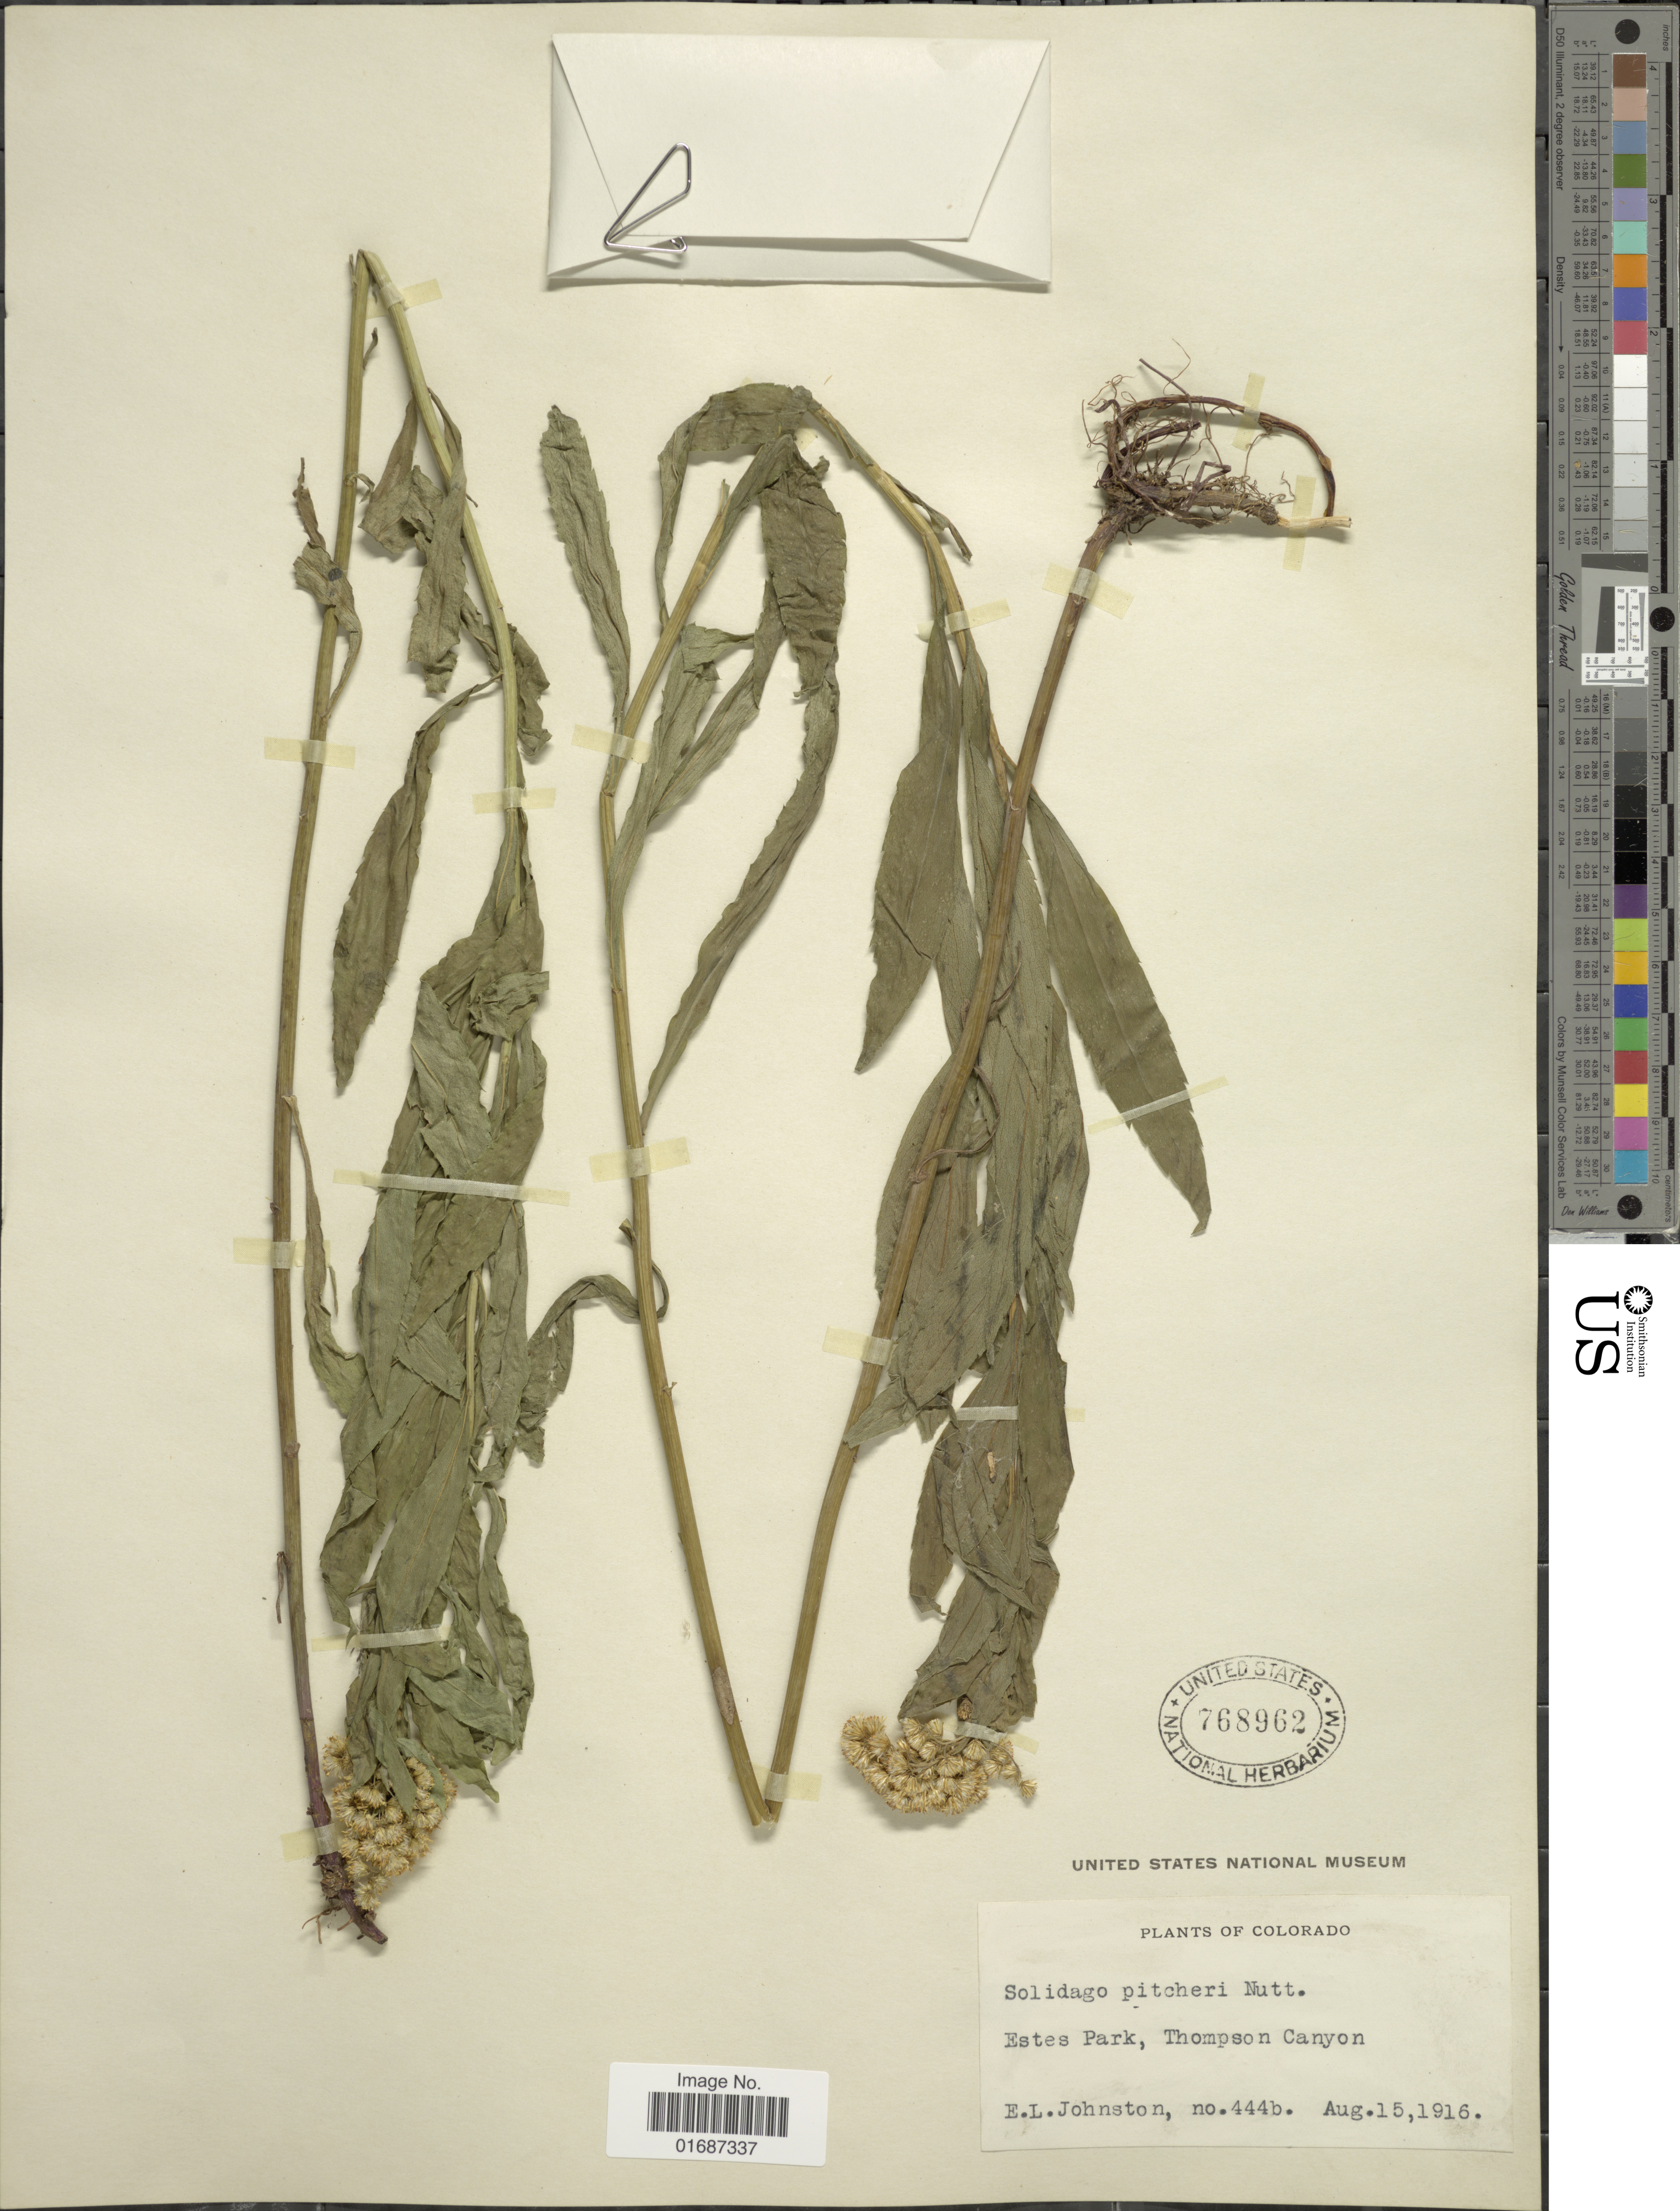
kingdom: Plantae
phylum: Tracheophyta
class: Magnoliopsida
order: Asterales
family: Asteraceae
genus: Solidago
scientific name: Solidago gigantea var. leiophylla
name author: Fernald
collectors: E. L. Johnston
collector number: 444b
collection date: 1916-08-15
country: United States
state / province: Colorado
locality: Estes Park, Thompson Canyon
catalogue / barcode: US 768962